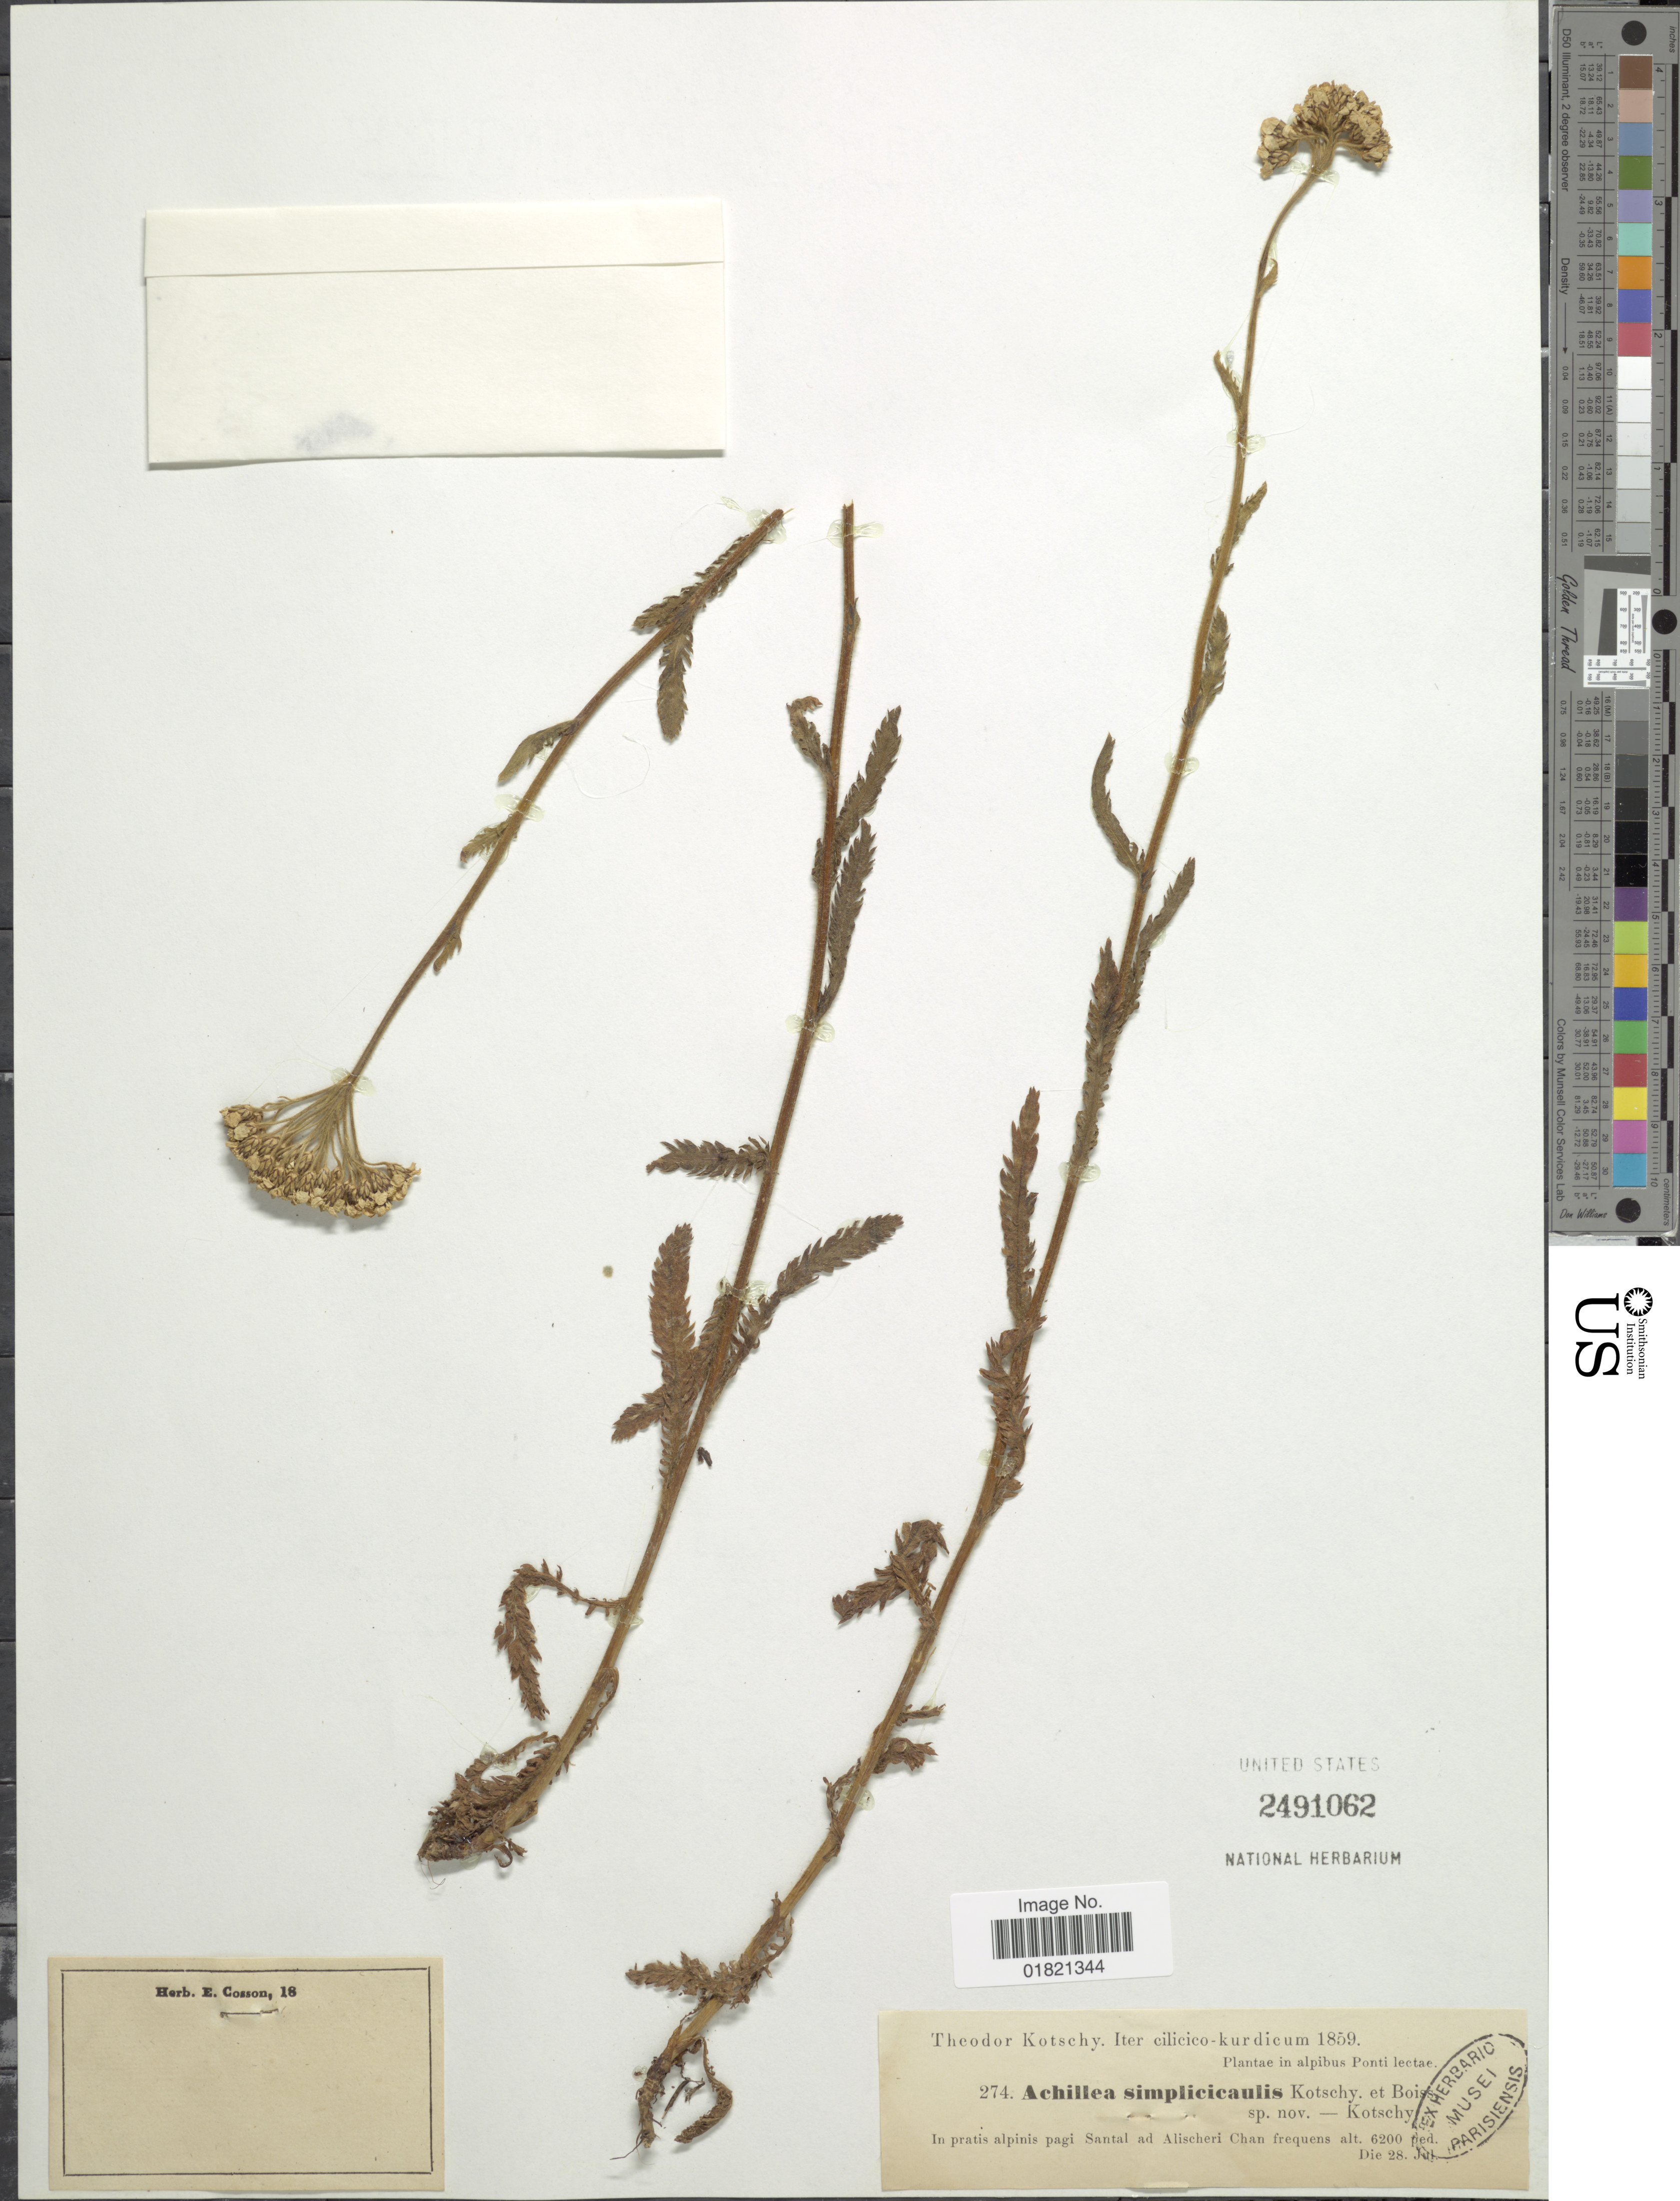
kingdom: Plantae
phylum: Tracheophyta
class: Magnoliopsida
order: Asterales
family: Asteraceae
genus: Achillea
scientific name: Achillea simplicicaulis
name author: Kotschy & Boiss.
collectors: K. G. Kotschy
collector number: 274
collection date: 1859-07-28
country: Turkey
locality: Cilicico-kurdicum. alpibus Ponti. In pratis alpinis pagi Santal ad Alischeri Chan frequens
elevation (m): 1890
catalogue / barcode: US 2491062